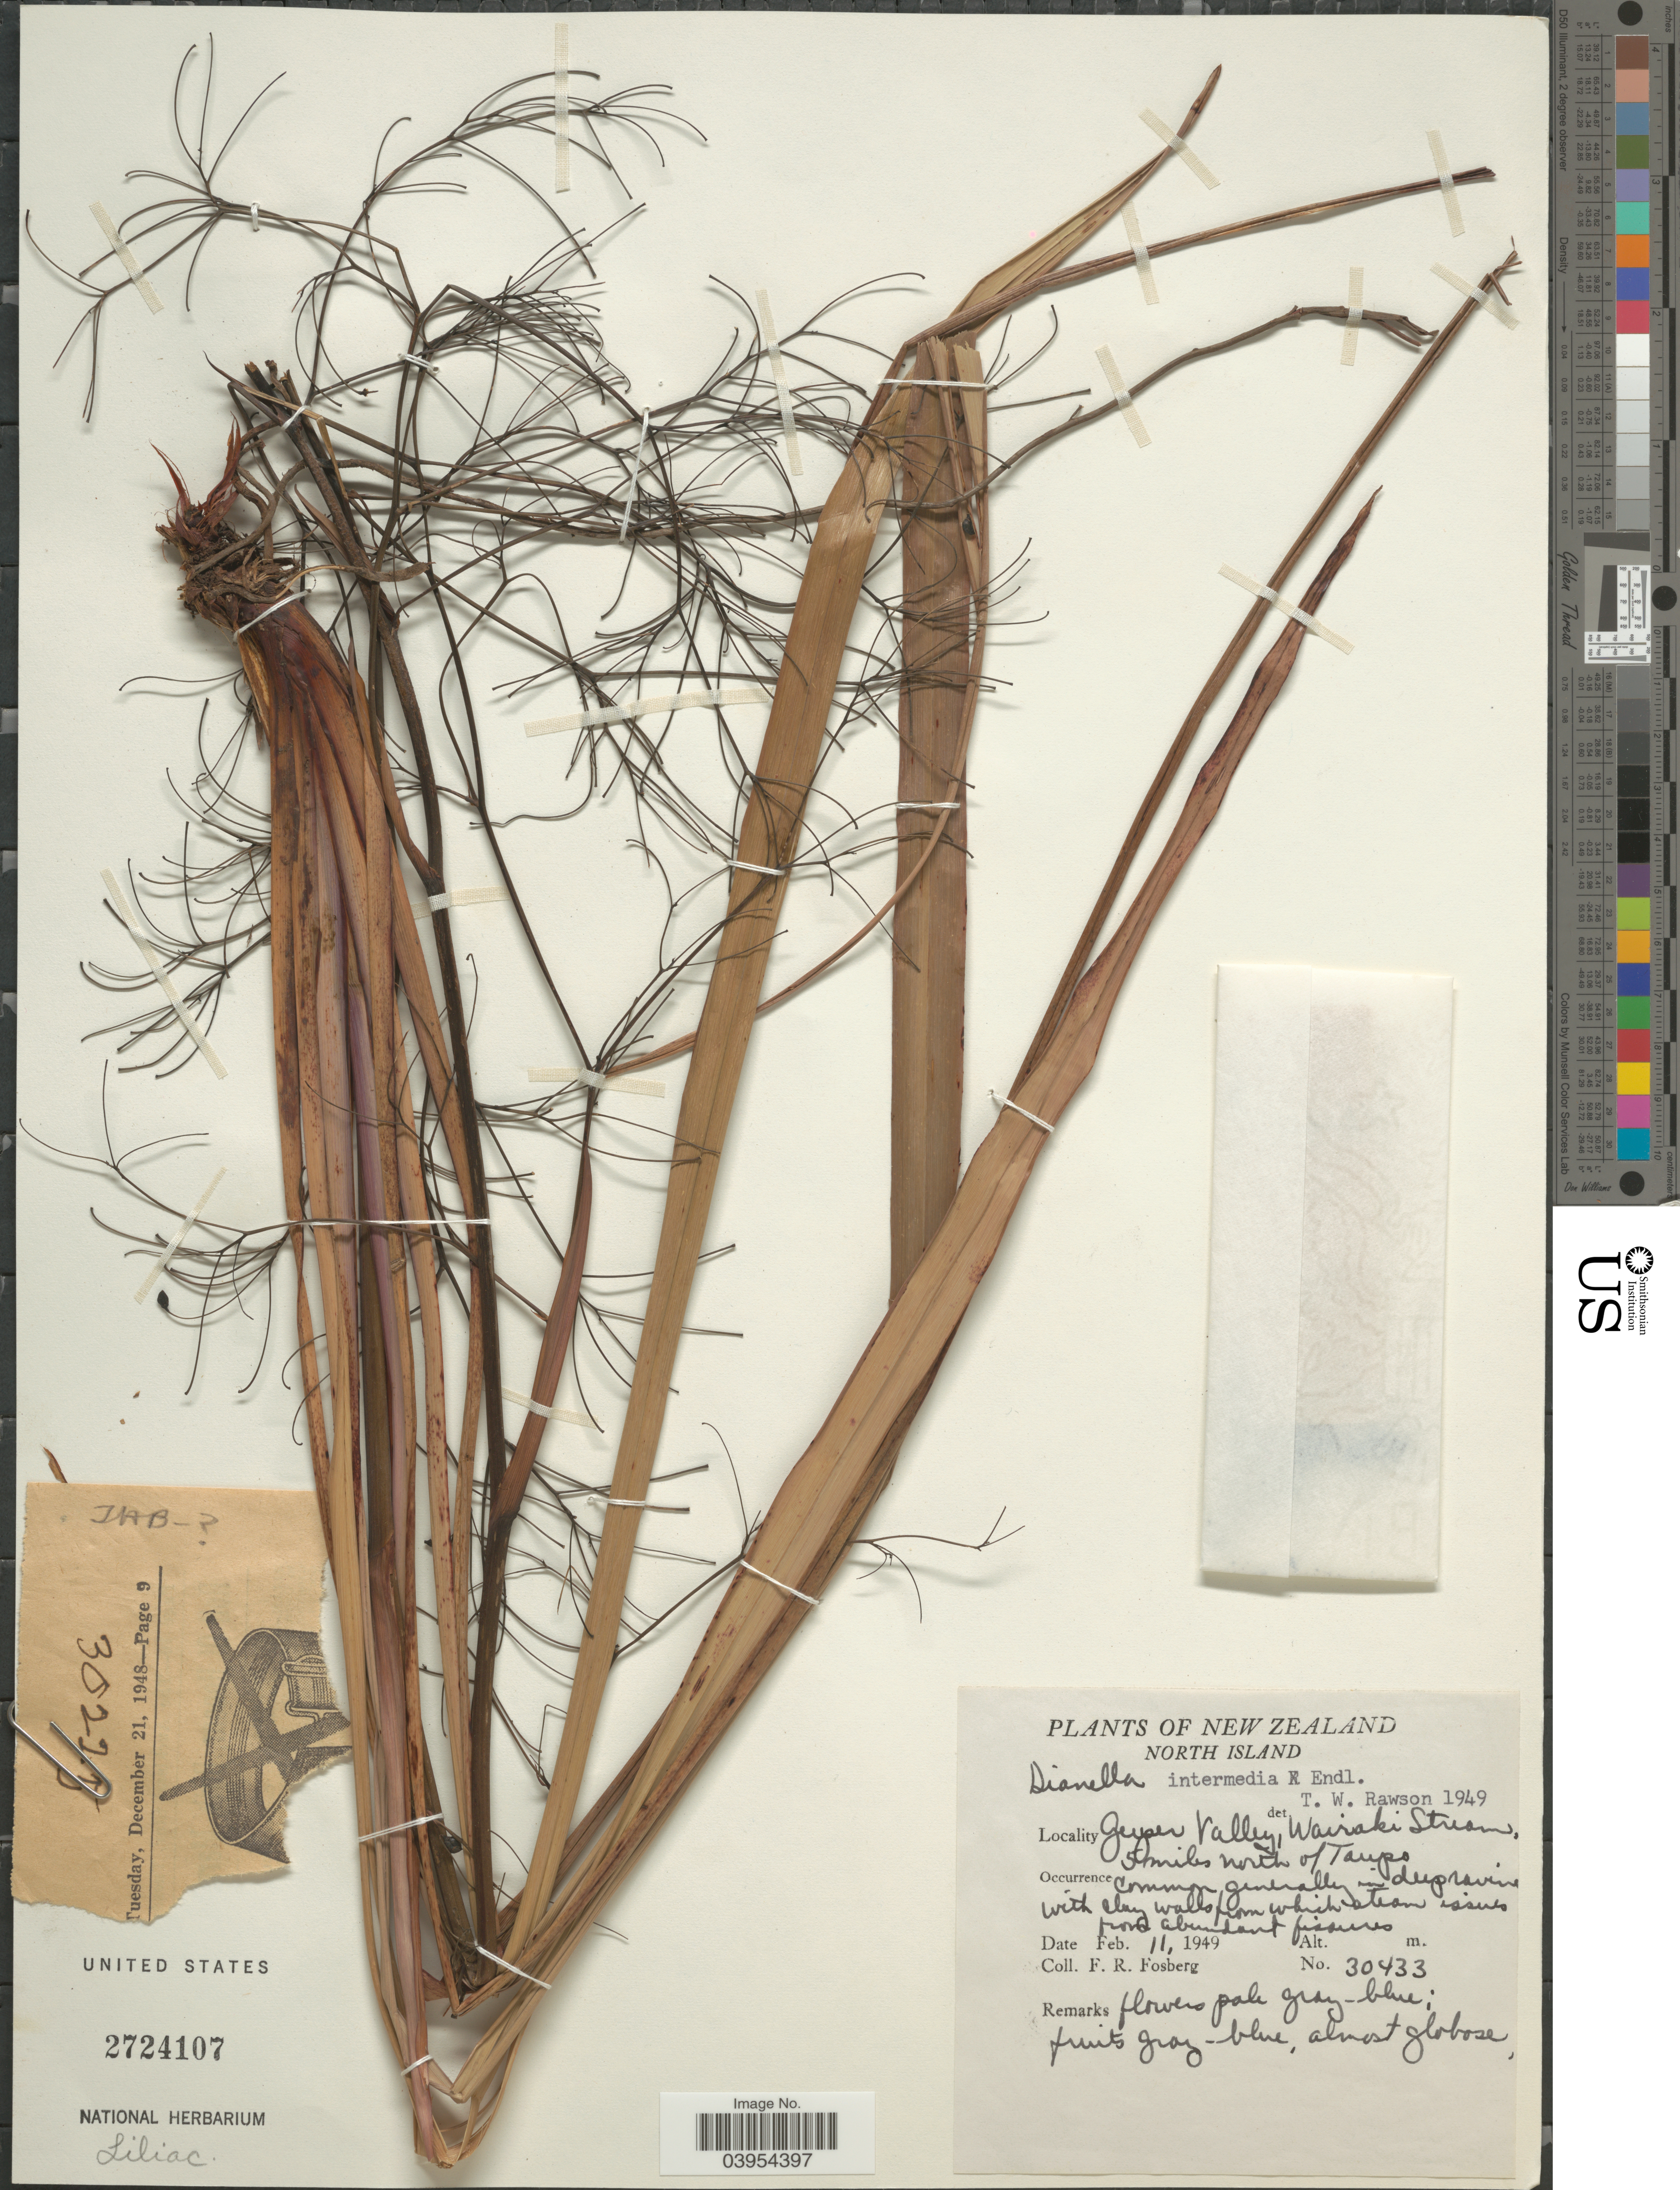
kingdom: Plantae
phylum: Tracheophyta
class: Liliopsida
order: Asparagales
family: Asphodelaceae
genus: Dianella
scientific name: Dianella intermedia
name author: Endl.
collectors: F. R. Fosberg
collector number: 30433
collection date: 1949-02-11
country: New Zealand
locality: North Island. Geyser Valley, Wairaki Stream, 5 miles north of Taupo.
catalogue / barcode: US 2724107